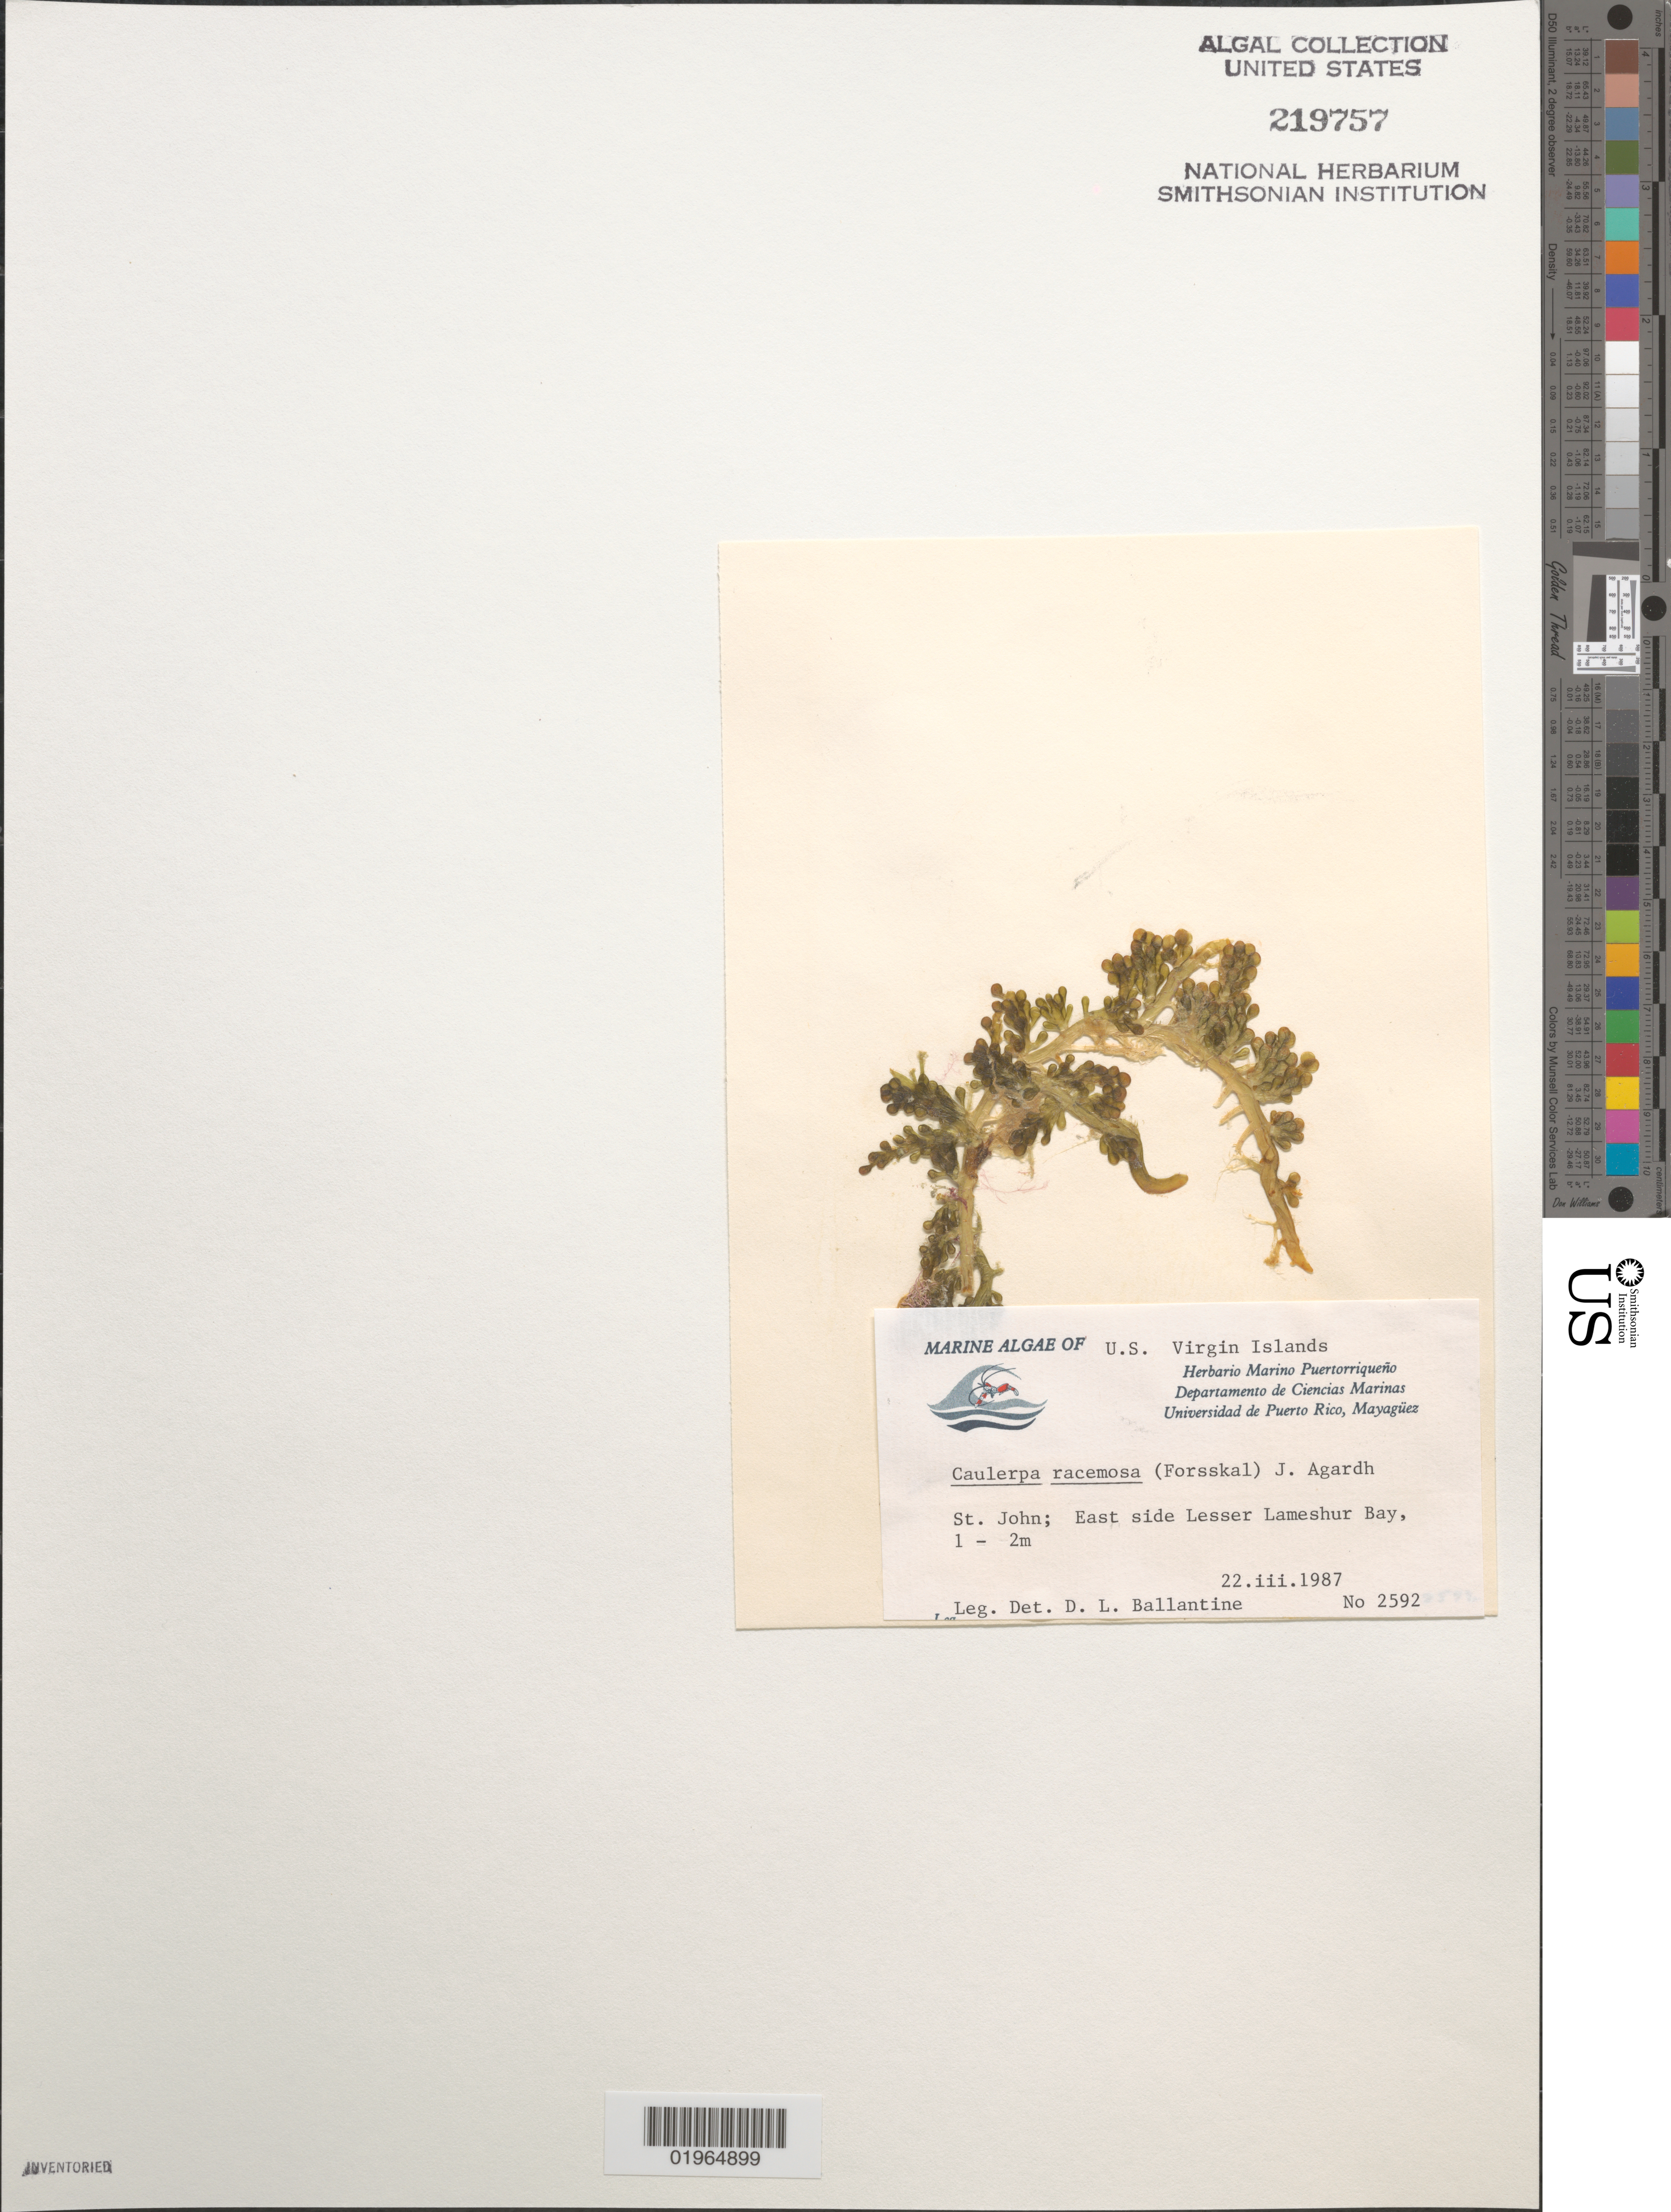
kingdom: Plantae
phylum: Chlorophyta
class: Ulvophyceae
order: Bryopsidales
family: Caulerpaceae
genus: Caulerpa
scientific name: Caulerpa racemosa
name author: (Forssk.) J. Agardh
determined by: Ballantine, D. L.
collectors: D.L. Ballantine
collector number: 2592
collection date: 1987-03-22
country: U.S. Virgin Islands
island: St. John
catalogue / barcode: US 219757